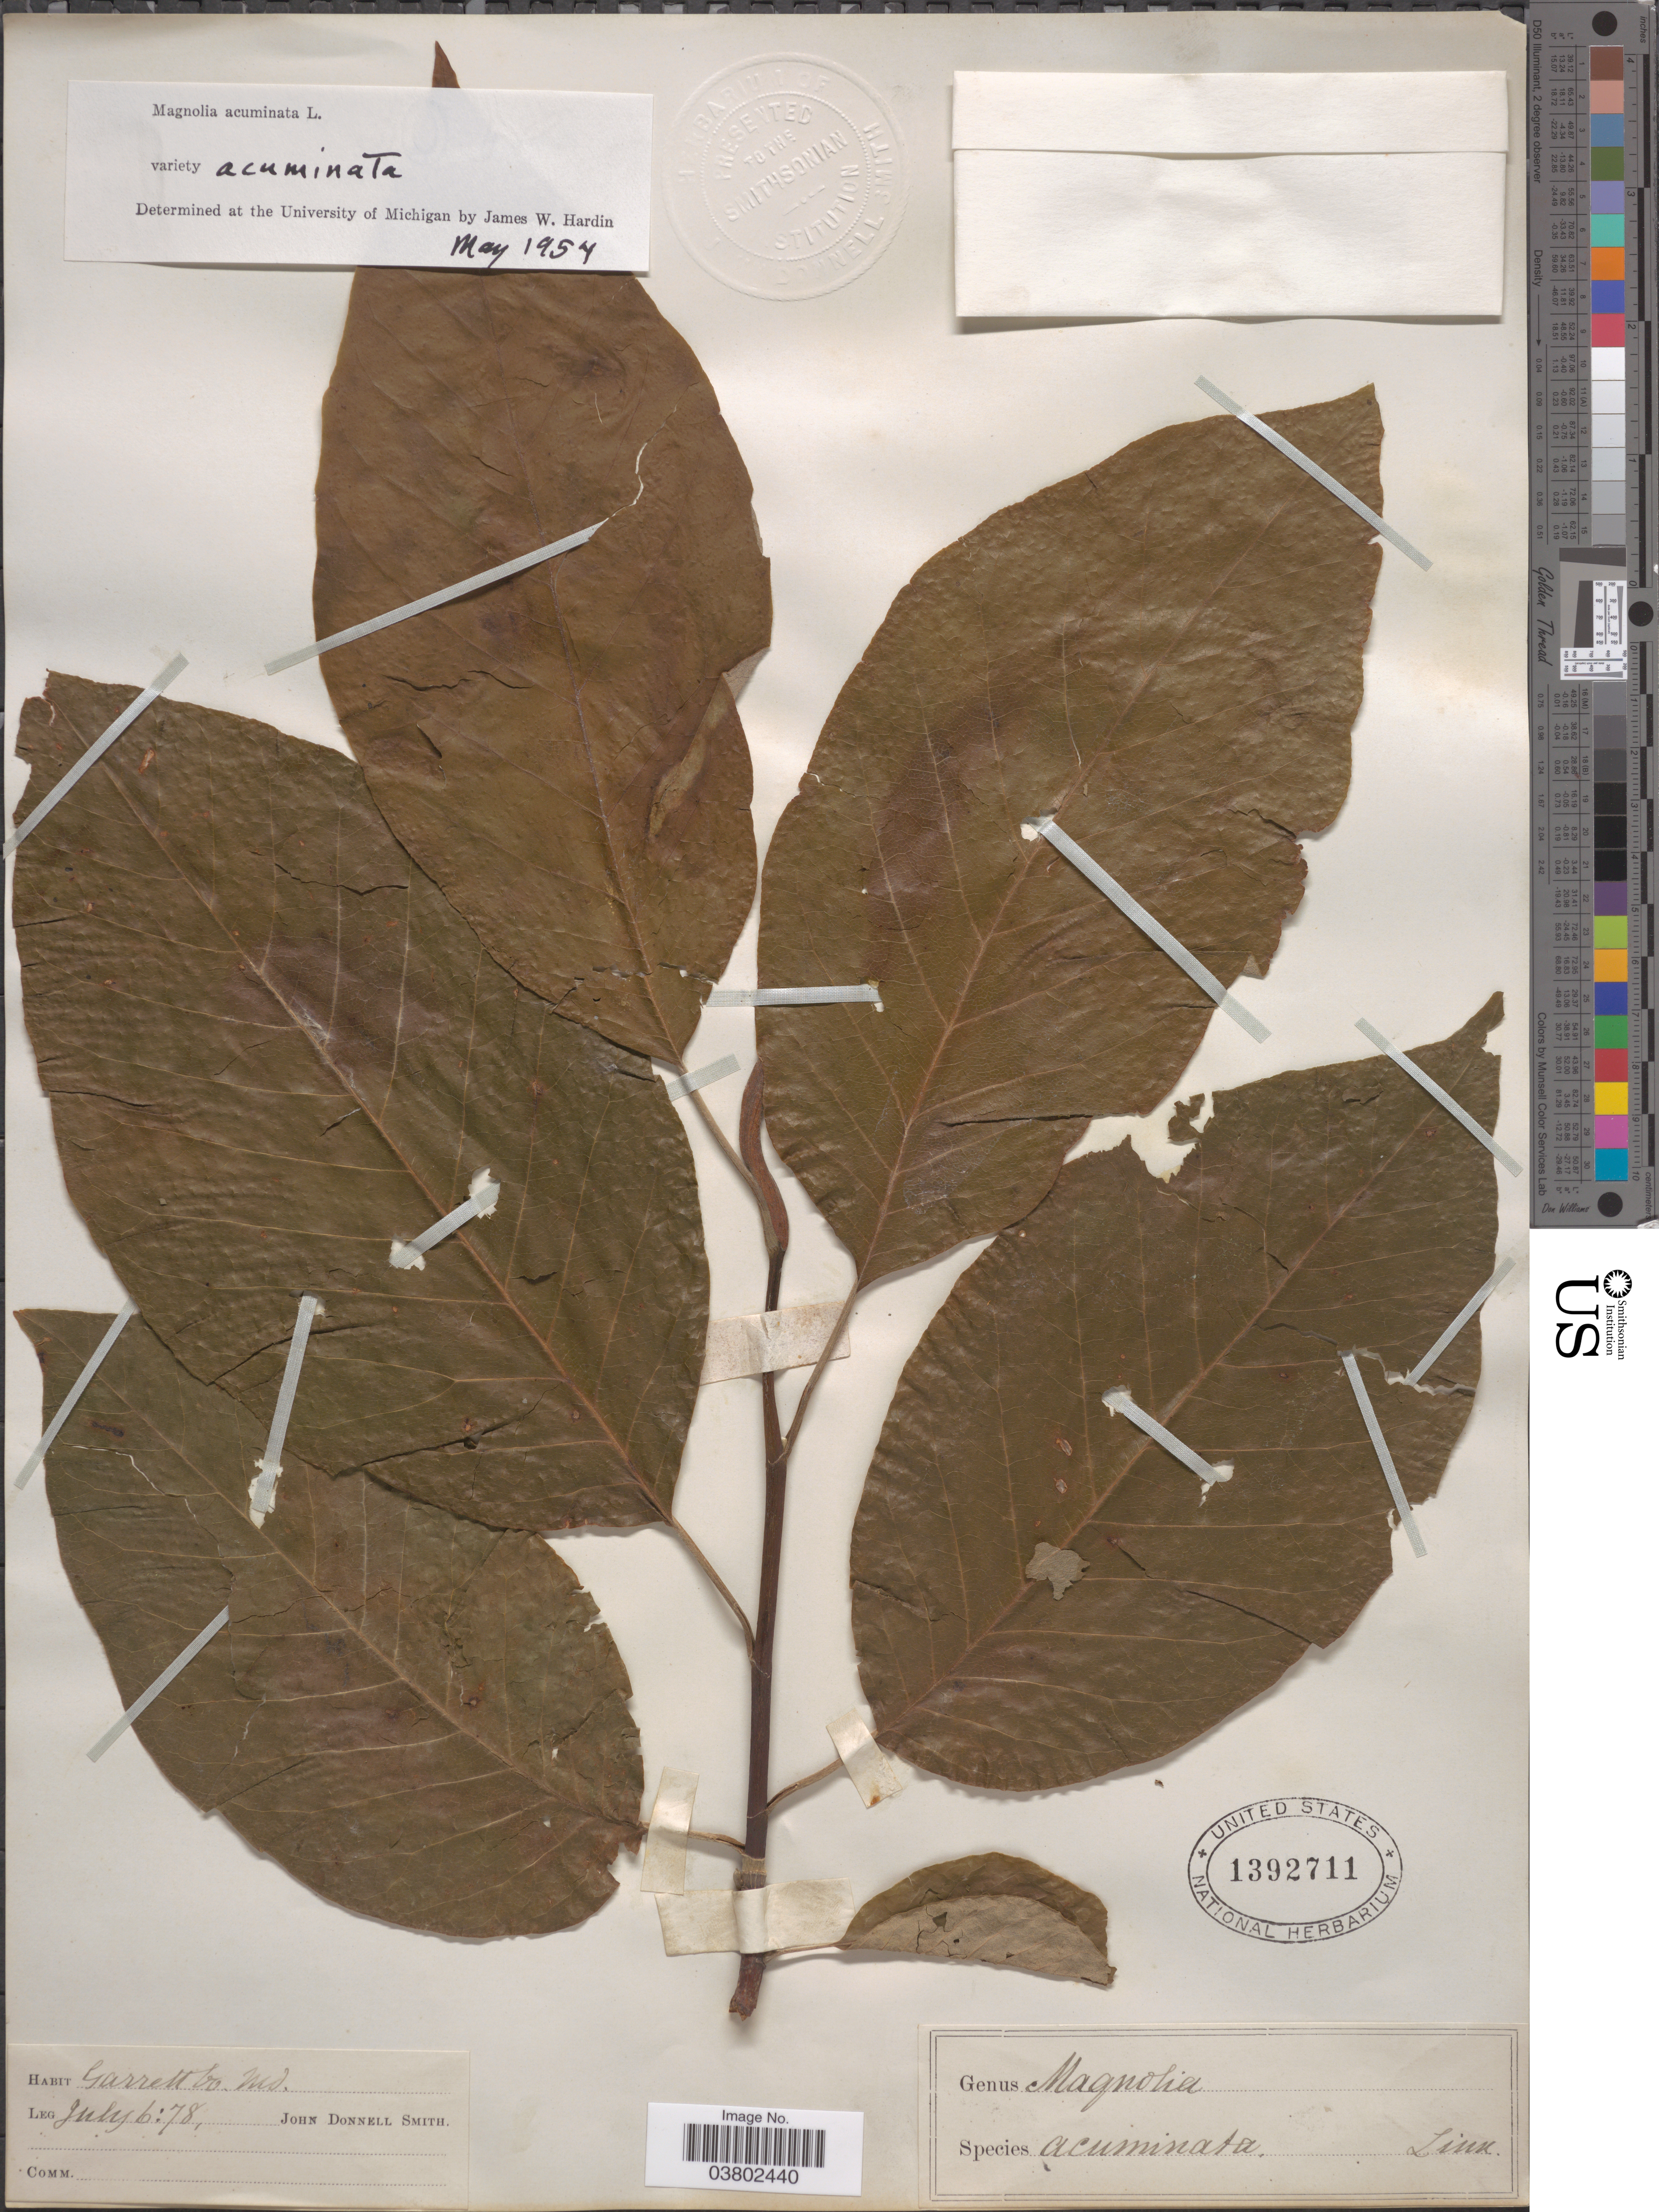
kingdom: Plantae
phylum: Tracheophyta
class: Magnoliopsida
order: Magnoliales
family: Magnoliaceae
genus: Magnolia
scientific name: Magnolia acuminata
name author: (L.) L.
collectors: J. Donnell Smith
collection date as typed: Transcribed d/m/y: 6/7/78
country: United States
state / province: Maryland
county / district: Garrett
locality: Garrett Co.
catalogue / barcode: US 1392711